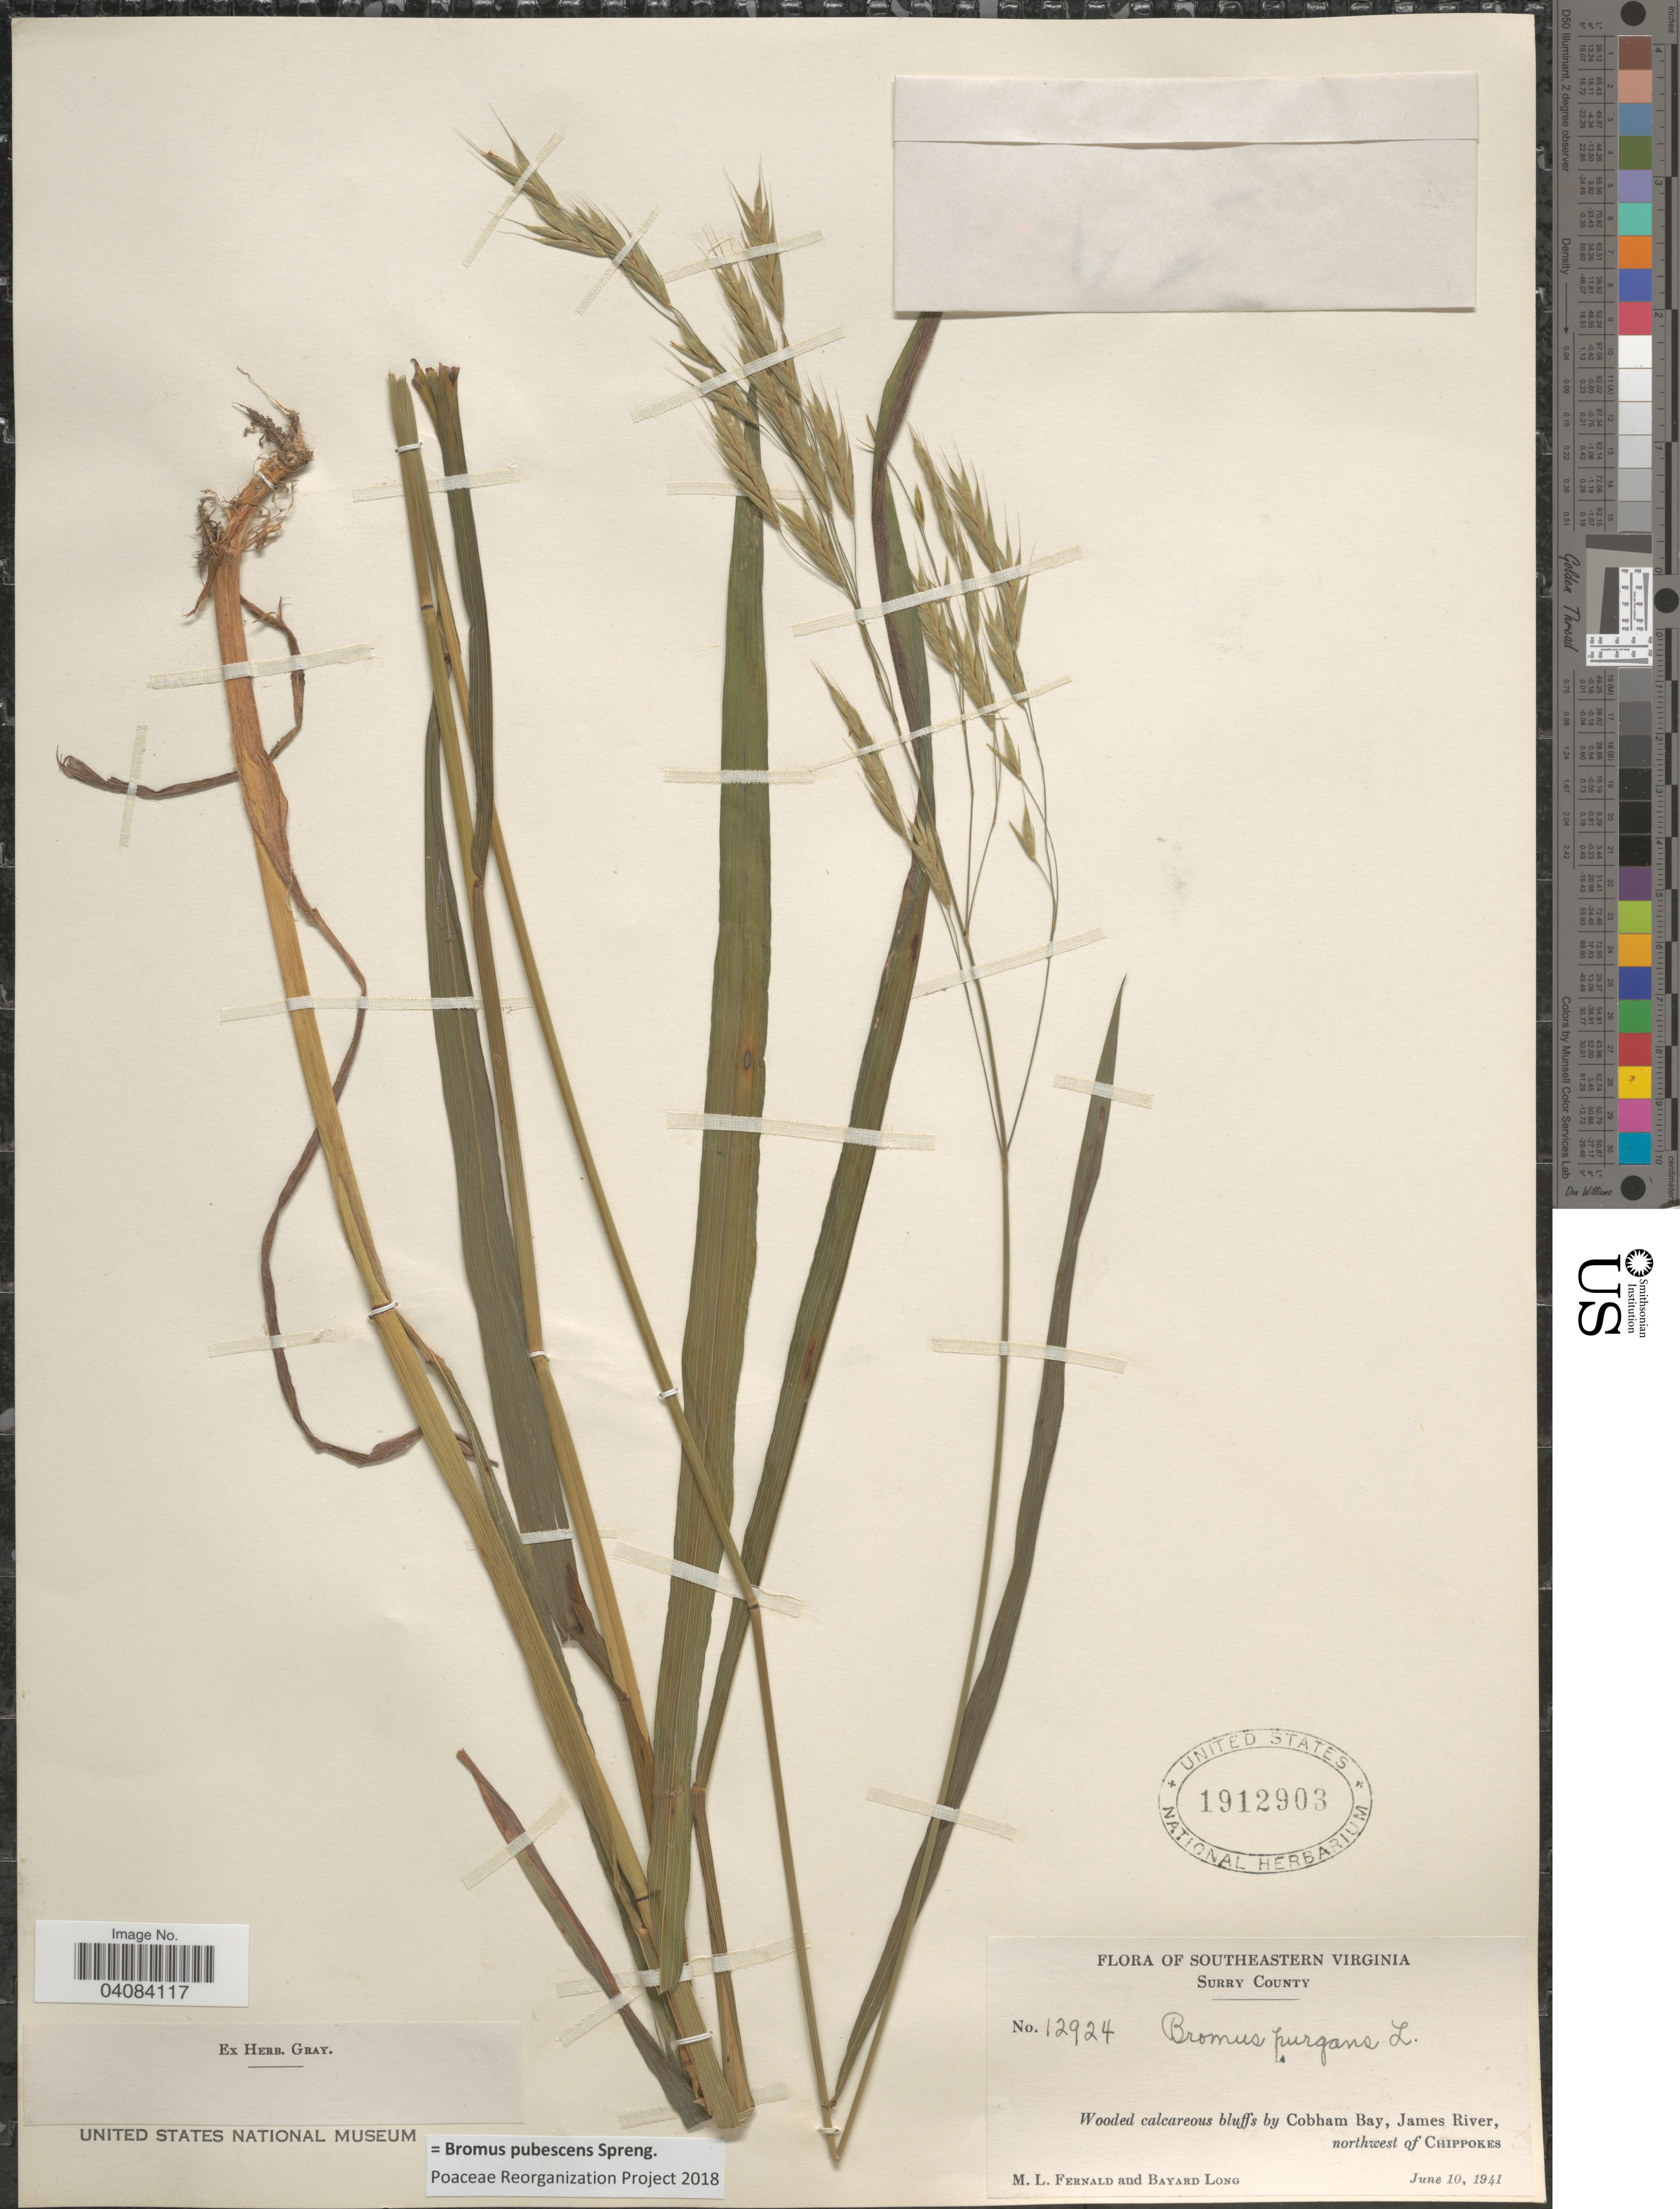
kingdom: Plantae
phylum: Tracheophyta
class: Liliopsida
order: Poales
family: Poaceae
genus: Bromus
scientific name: Bromus pubescens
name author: Muhl. ex Willd.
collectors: M. L. Fernald & B. Long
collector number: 12924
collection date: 1941-06-10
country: United States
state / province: Virginia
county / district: Surry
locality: Southeastern Virginia. Surry County. Wooded calcareous bluffs by Cobham Bay, James River, northwest of Chippokes.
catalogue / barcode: US 1912903